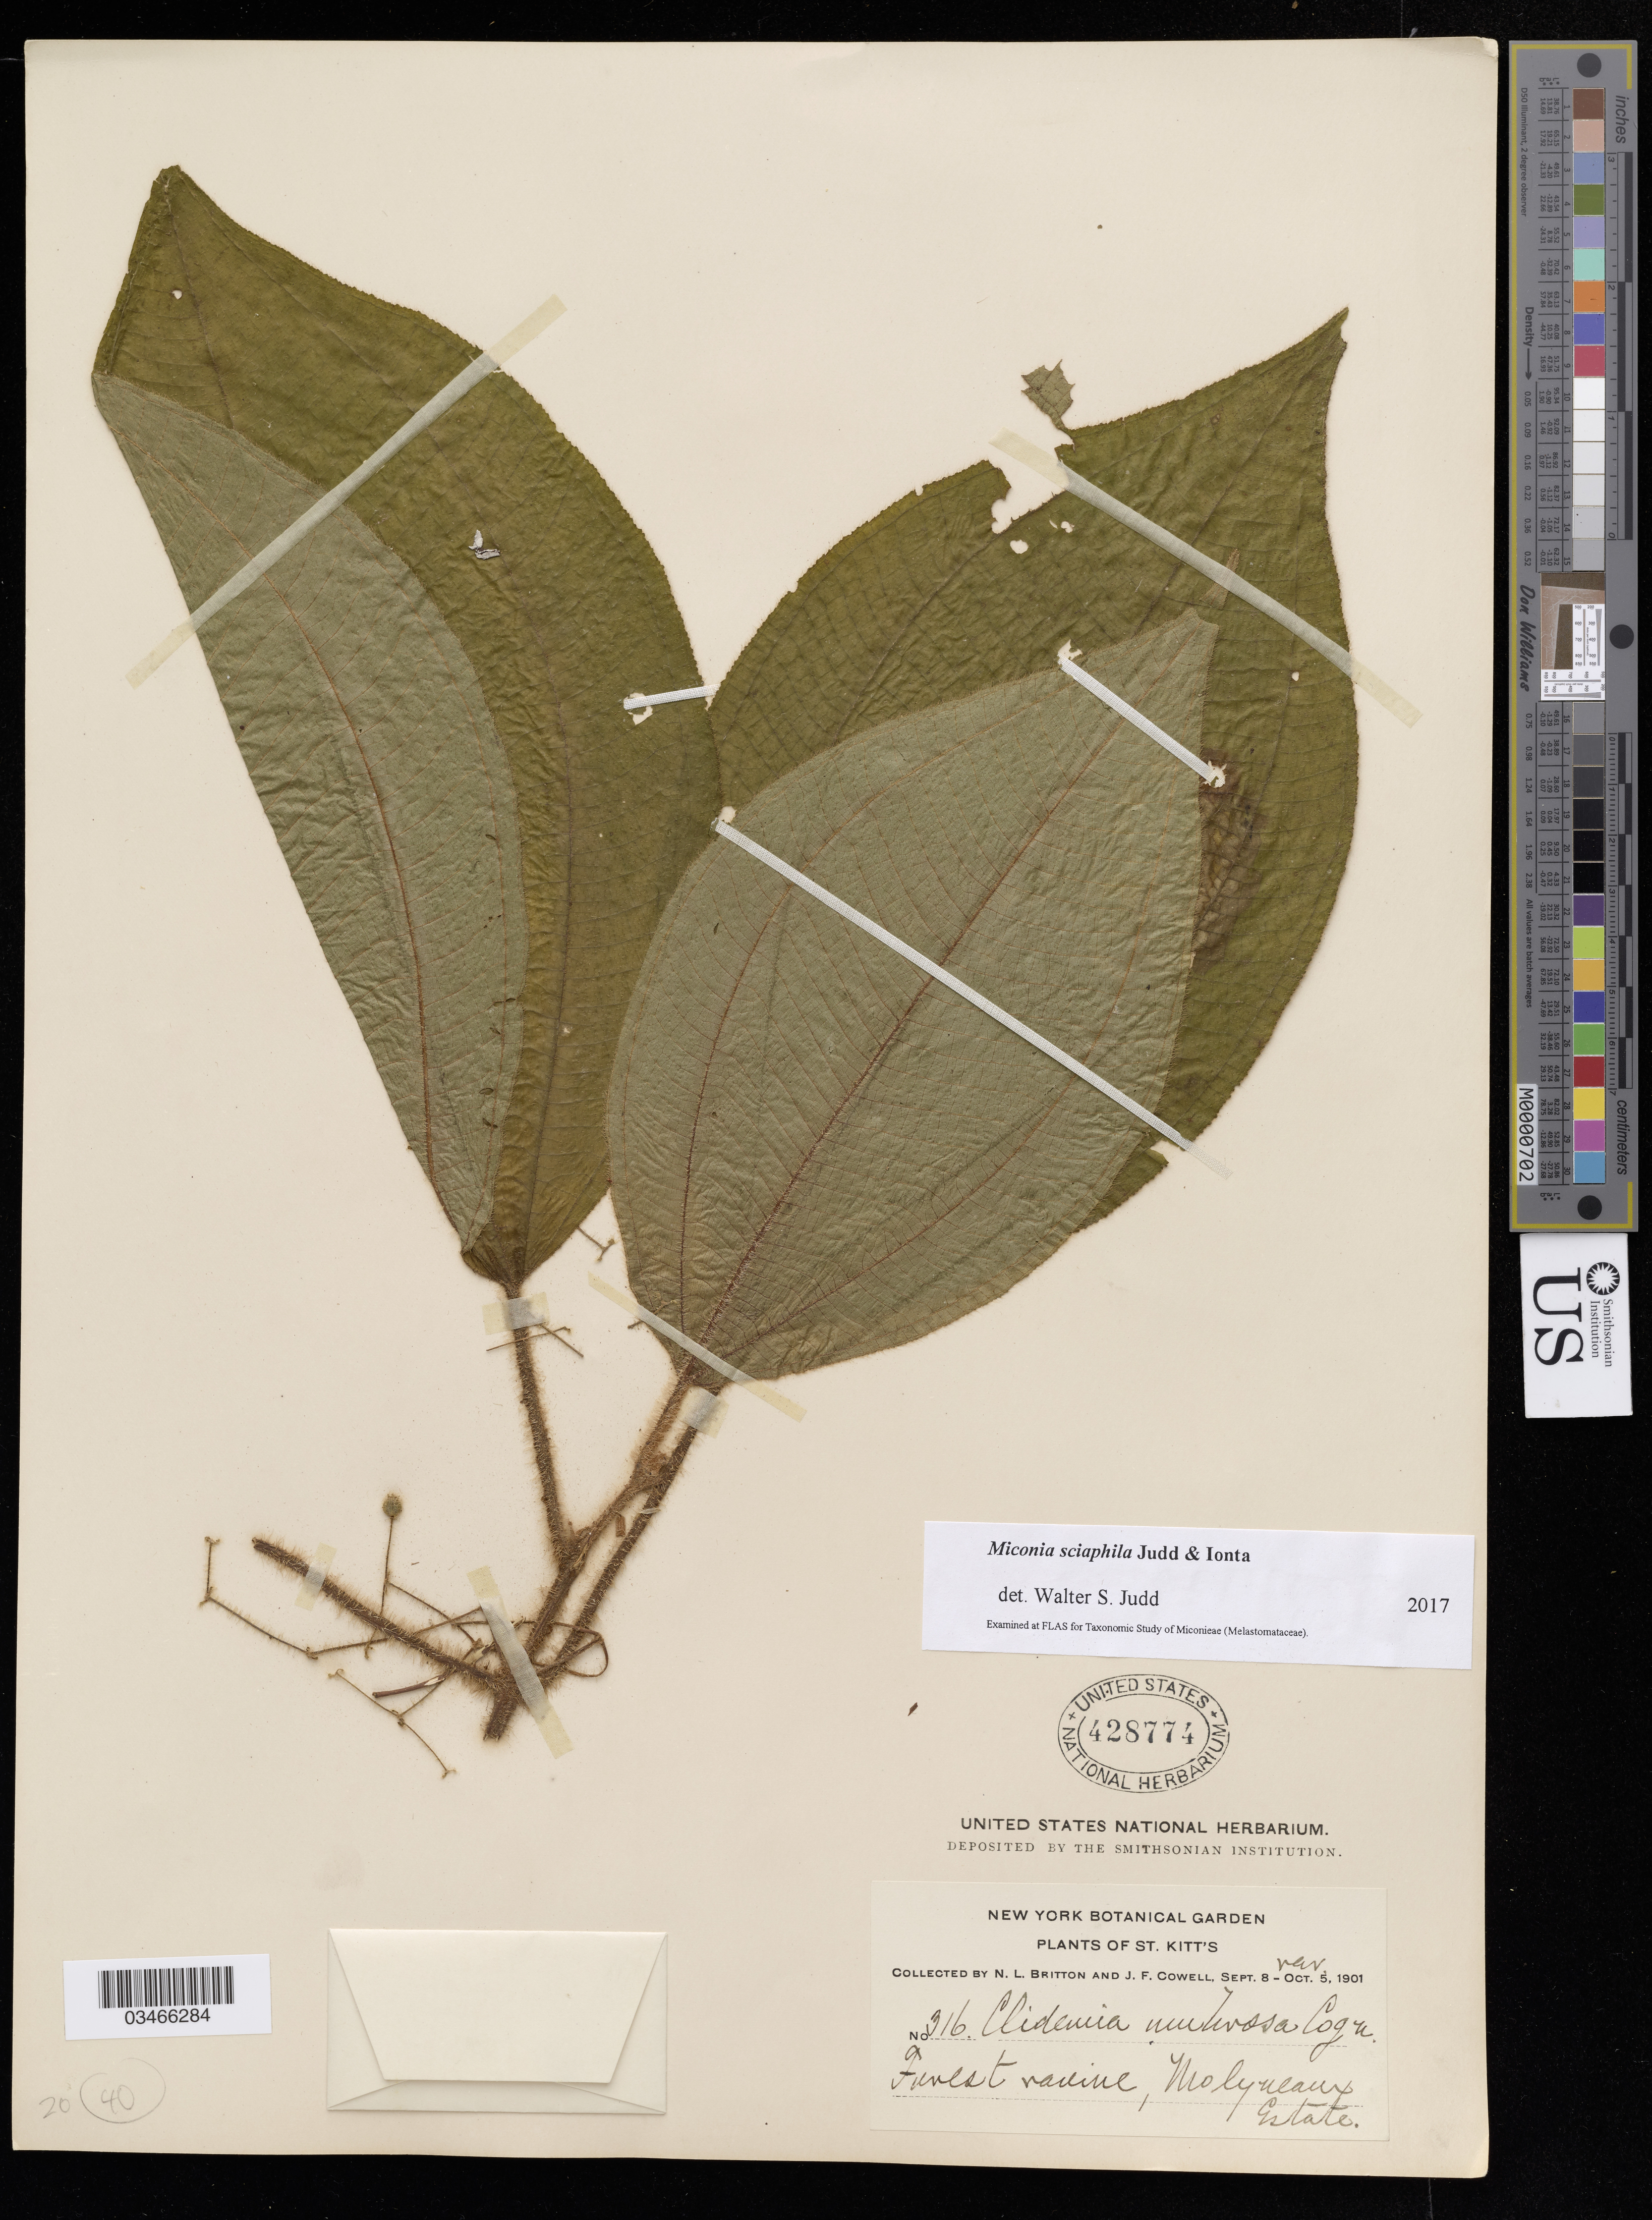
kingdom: Plantae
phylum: Tracheophyta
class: Magnoliopsida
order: Myrtales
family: Melastomataceae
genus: Miconia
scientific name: Miconia sciaphila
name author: Judd & Ionta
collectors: J. F. Cowell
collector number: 316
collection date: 1901-09-08/1901-10-05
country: St. Christopher-Nevis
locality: St. Kitt's, Forest ravince, Molyneaux Estate.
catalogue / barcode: US 428774